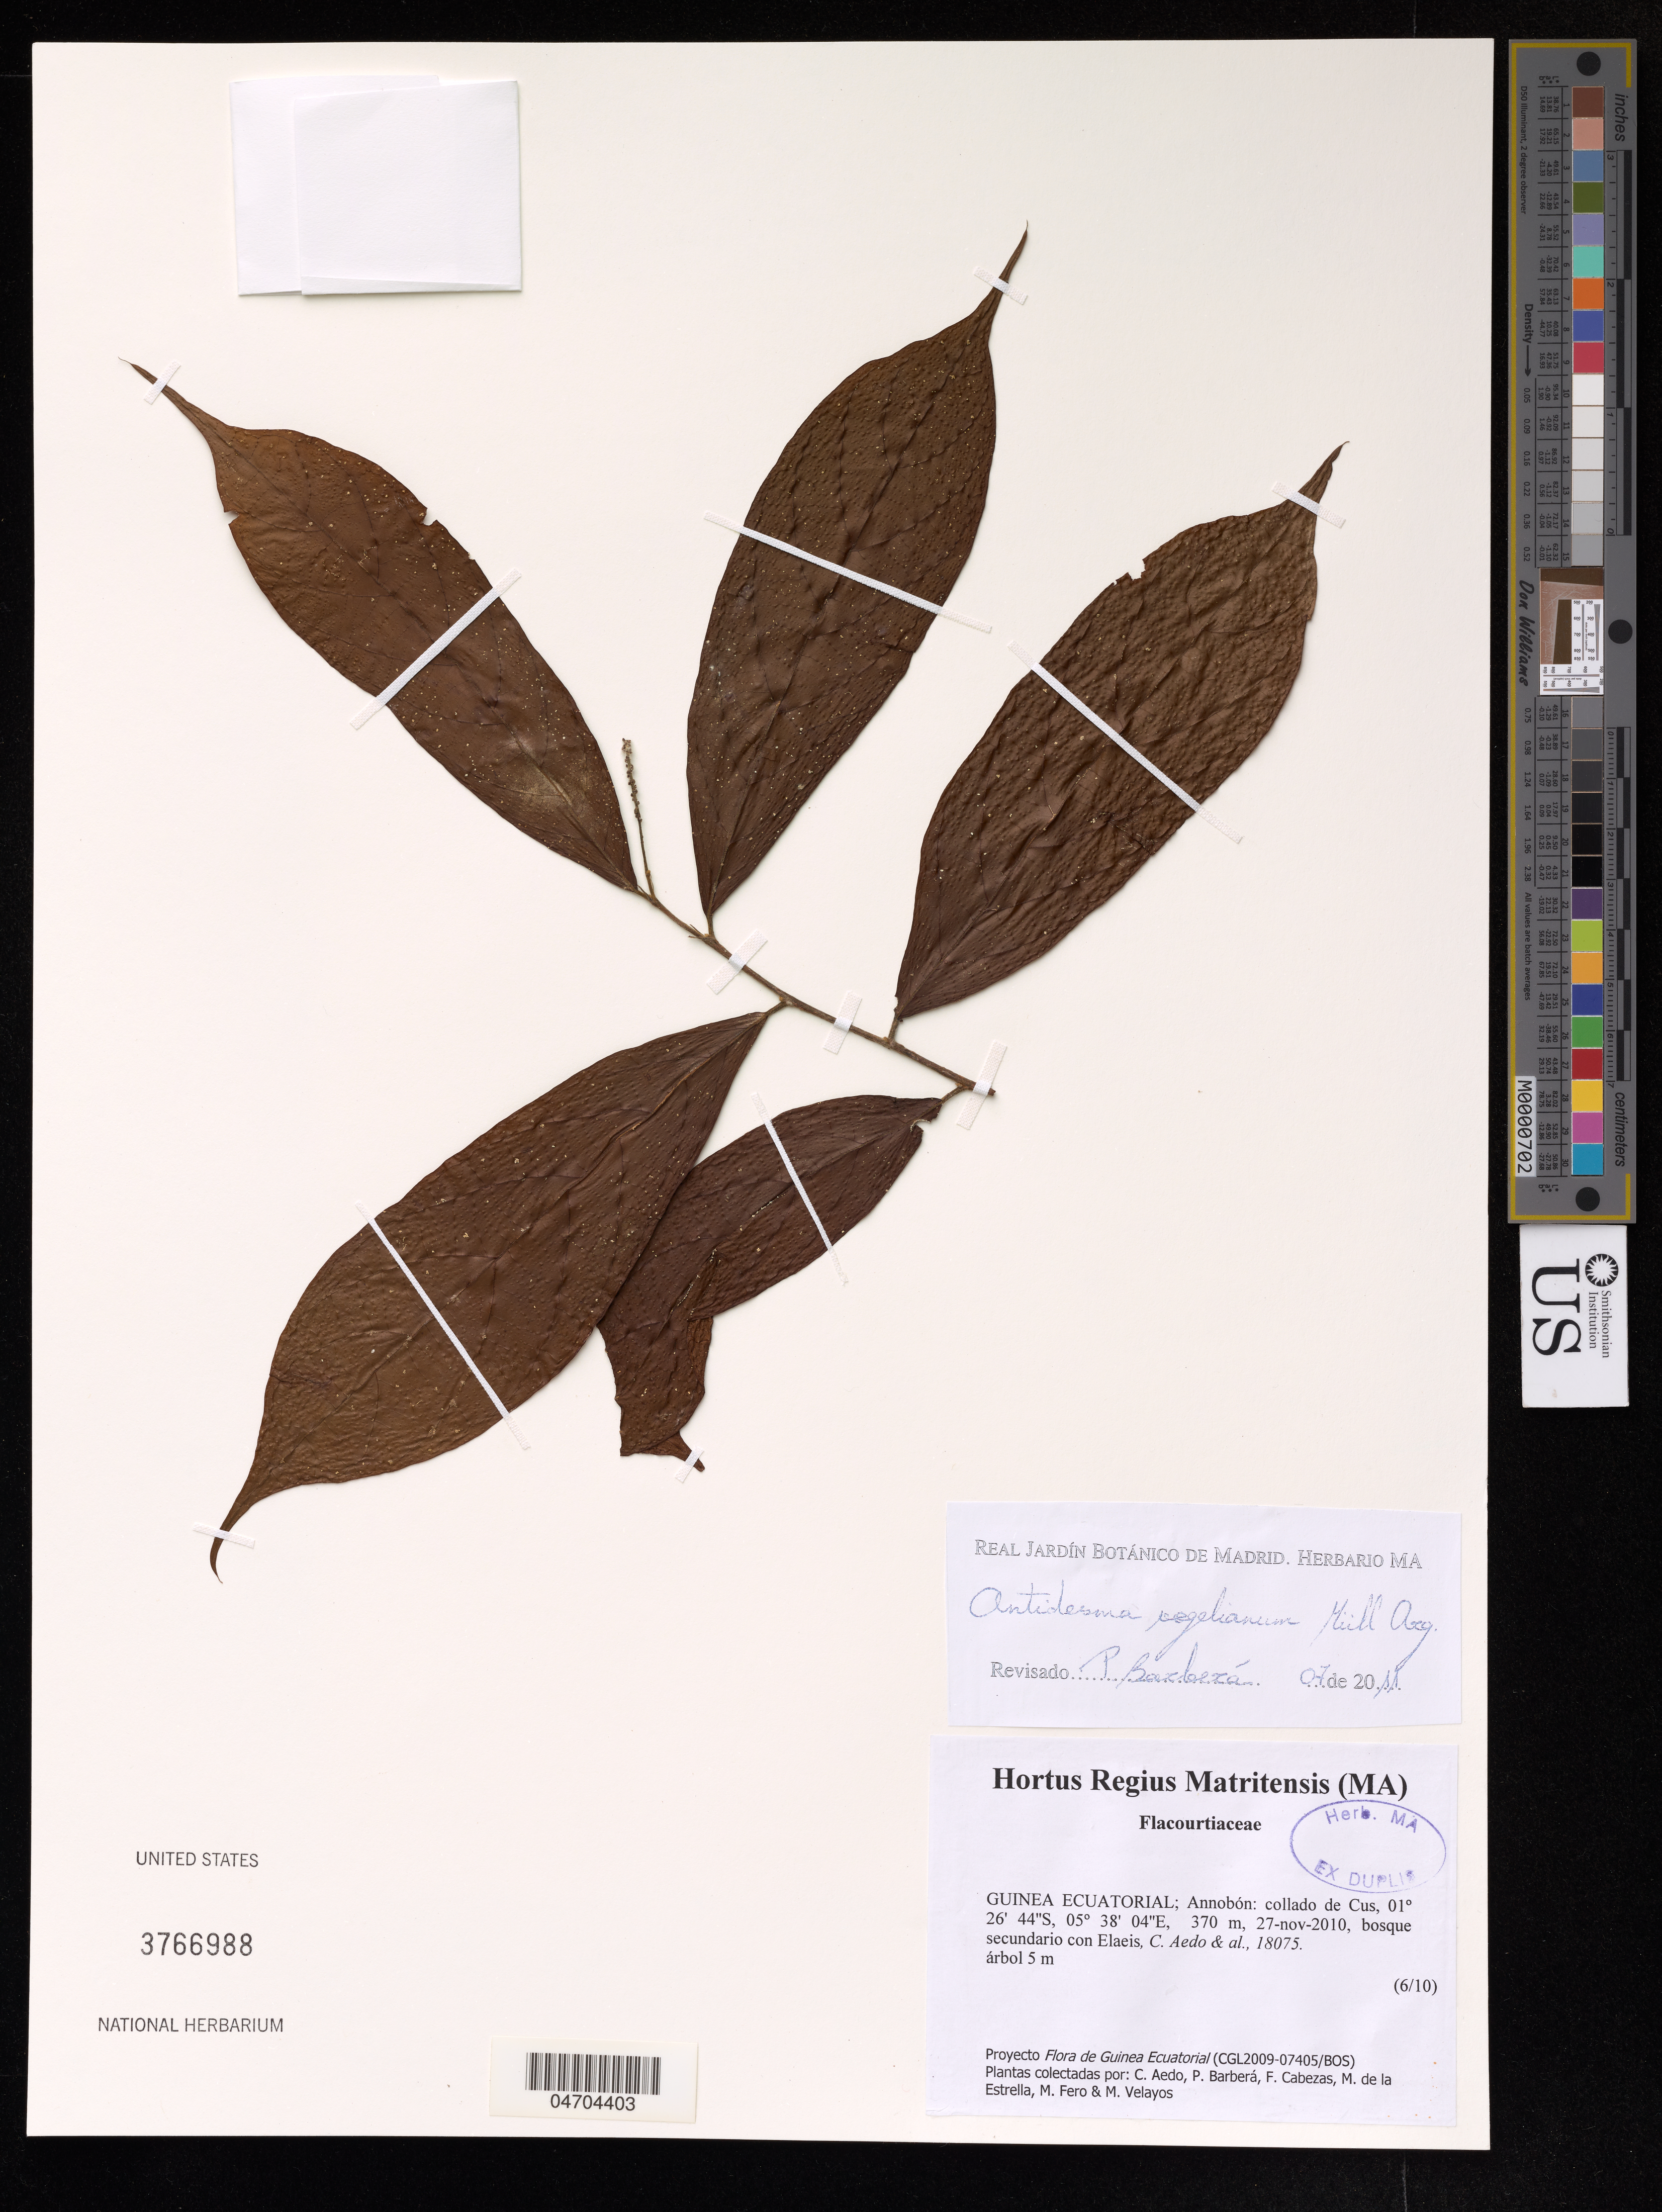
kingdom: Plantae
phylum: Tracheophyta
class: Magnoliopsida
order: Malpighiales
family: Phyllanthaceae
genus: Antidesma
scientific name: Antidesma vogelianum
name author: Müll. Arg.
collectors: C. Aedo, P. Barberá, F. Cabezas & M. de la Estrella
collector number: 18075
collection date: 2010-11-27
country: Equatorial Guinea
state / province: Annobon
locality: Collado de Cus.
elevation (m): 370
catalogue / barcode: US 3766988